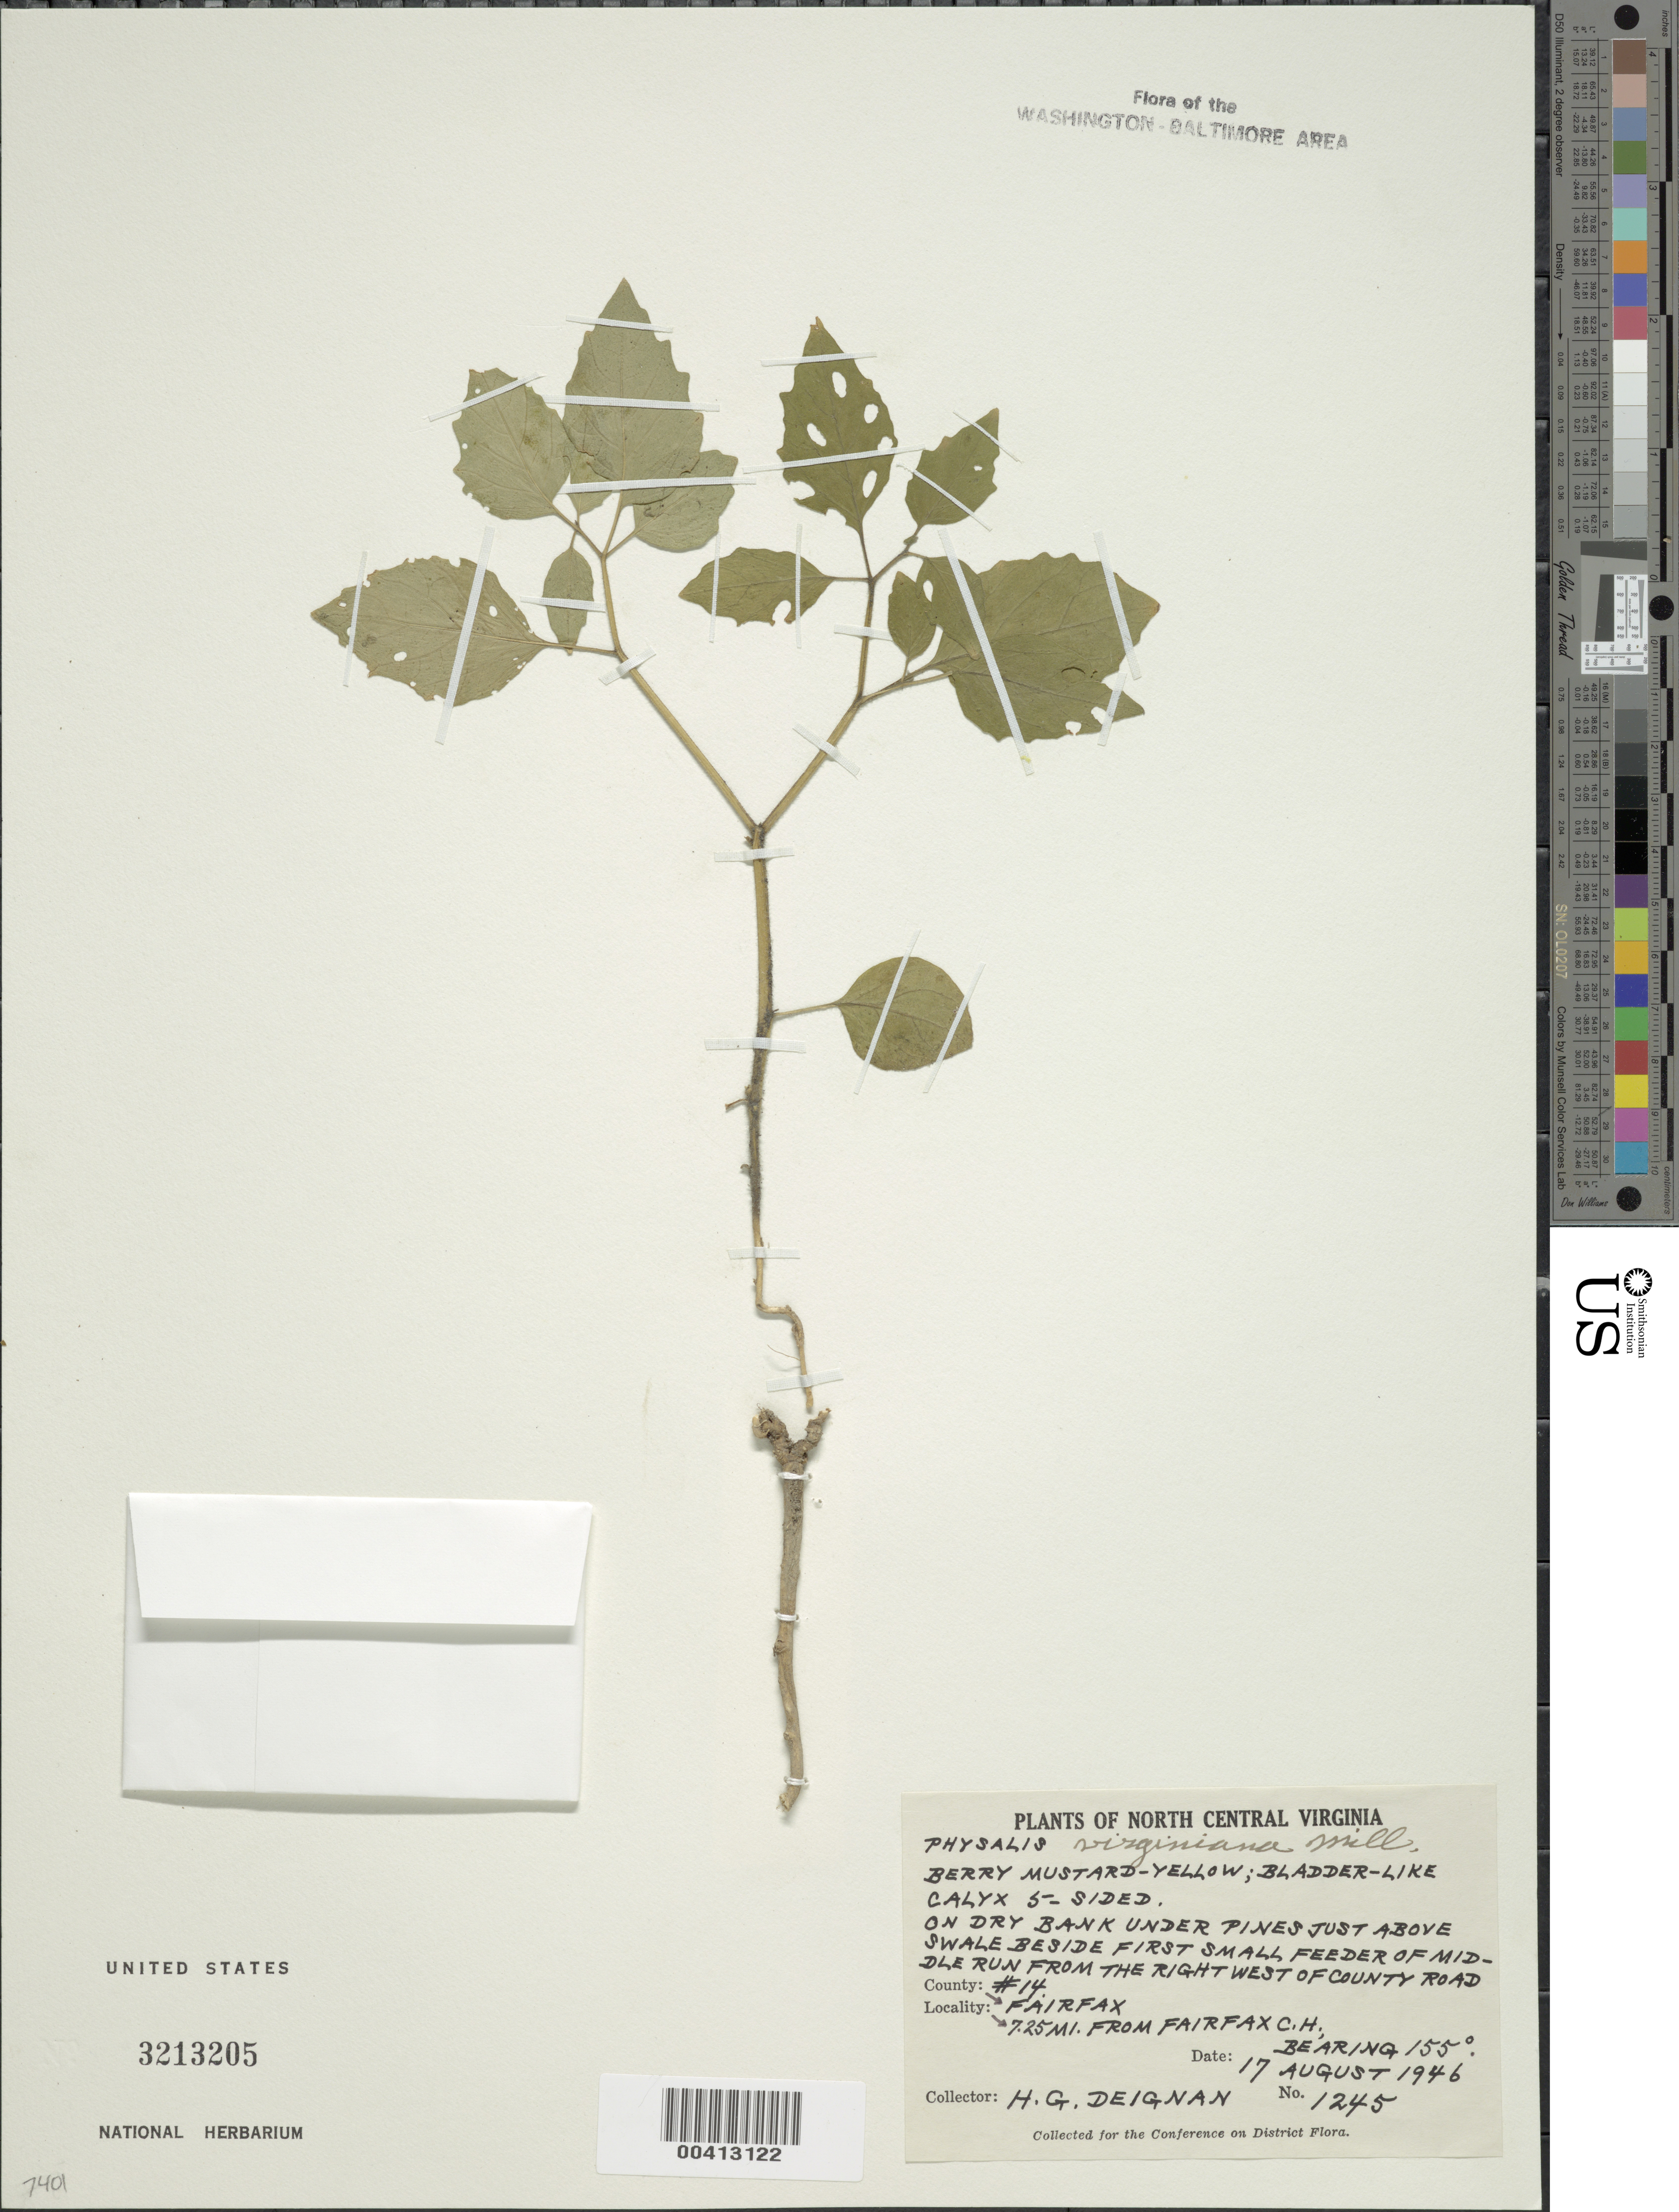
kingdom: Plantae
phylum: Tracheophyta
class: Magnoliopsida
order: Solanales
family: Solanaceae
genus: Physalis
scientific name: Physalis virginiana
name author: Mill.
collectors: H. Deignan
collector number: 1245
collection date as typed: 17 Aug 1946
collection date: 1946-08-17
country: United States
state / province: Virginia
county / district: Fairfax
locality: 7.25 mi from Fairfax County Courthouse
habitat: On dry bank under pines above swale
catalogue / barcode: US 3213205